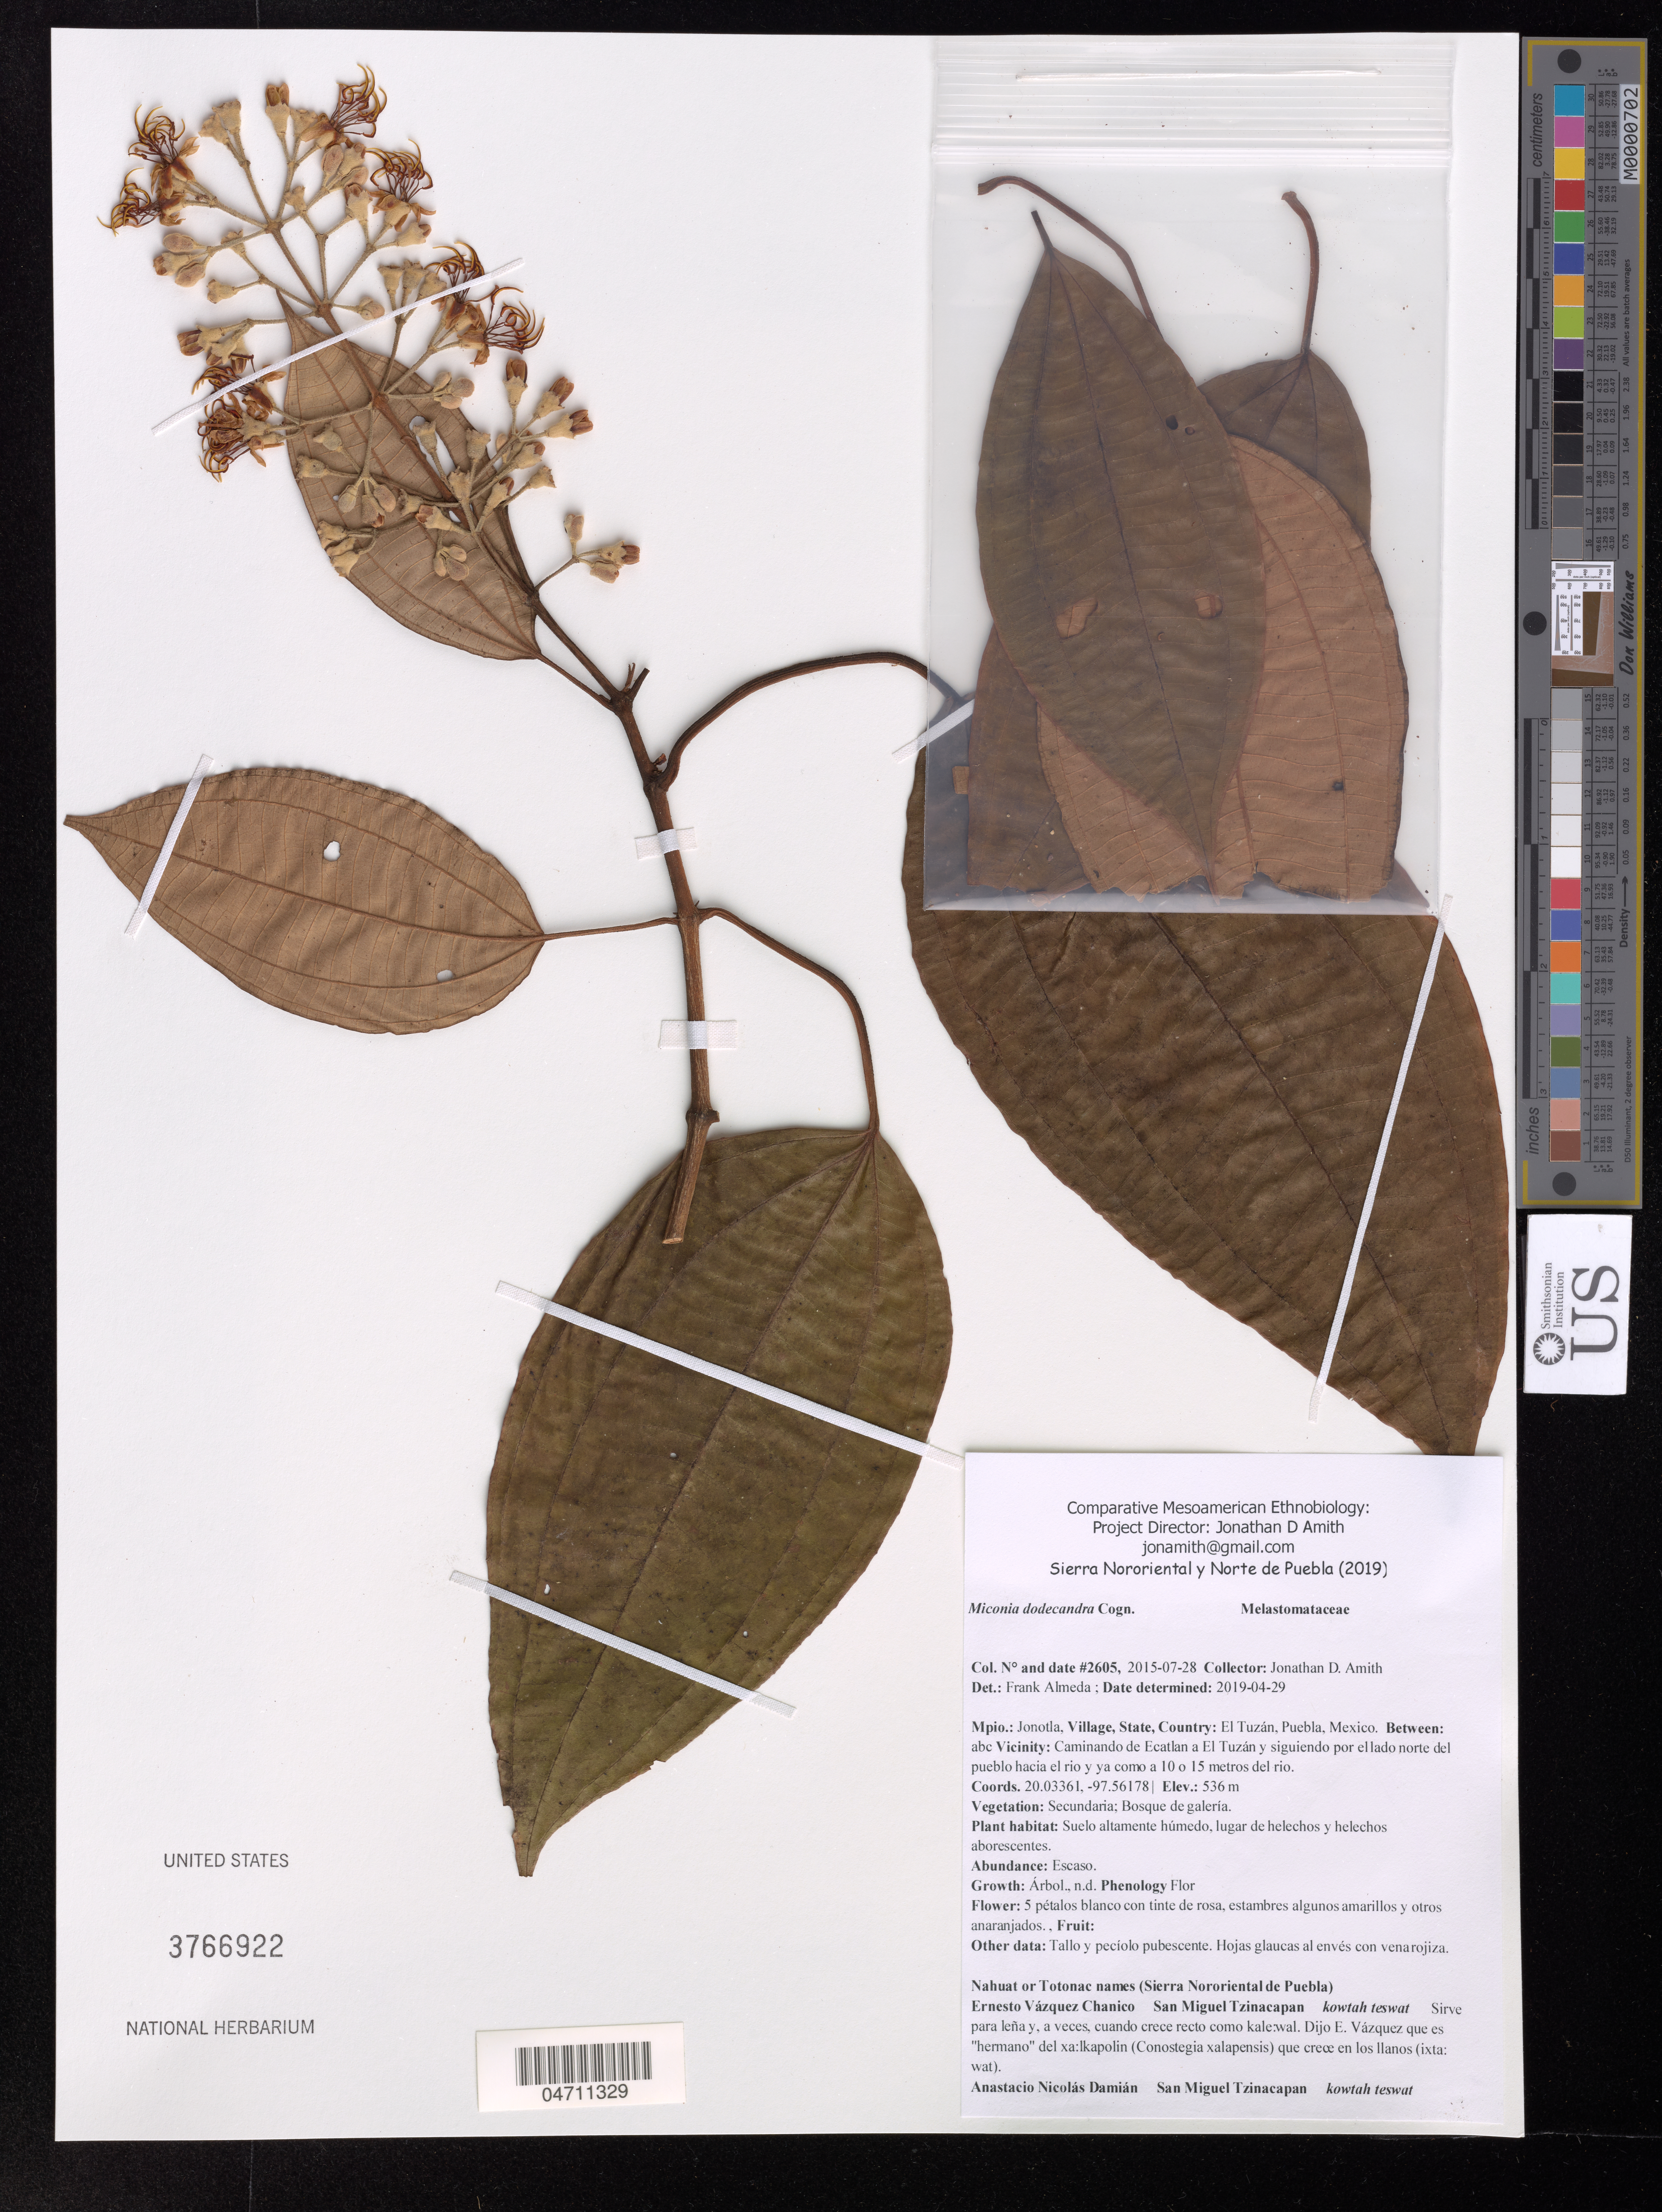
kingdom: Plantae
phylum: Tracheophyta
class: Magnoliopsida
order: Myrtales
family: Melastomataceae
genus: Miconia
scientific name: Miconia dodecandra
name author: Cogn.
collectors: J. D. Amith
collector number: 2605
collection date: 2015-07-28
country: Mexico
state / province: Puebla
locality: Jonotla. El Tuzán. Caminando de Ecatlan a el Tuzán y siguiendo por el lado norte del pueblo hacia el rio y ya como a 10 o 15 metros del rio.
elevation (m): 536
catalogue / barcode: US 3766922